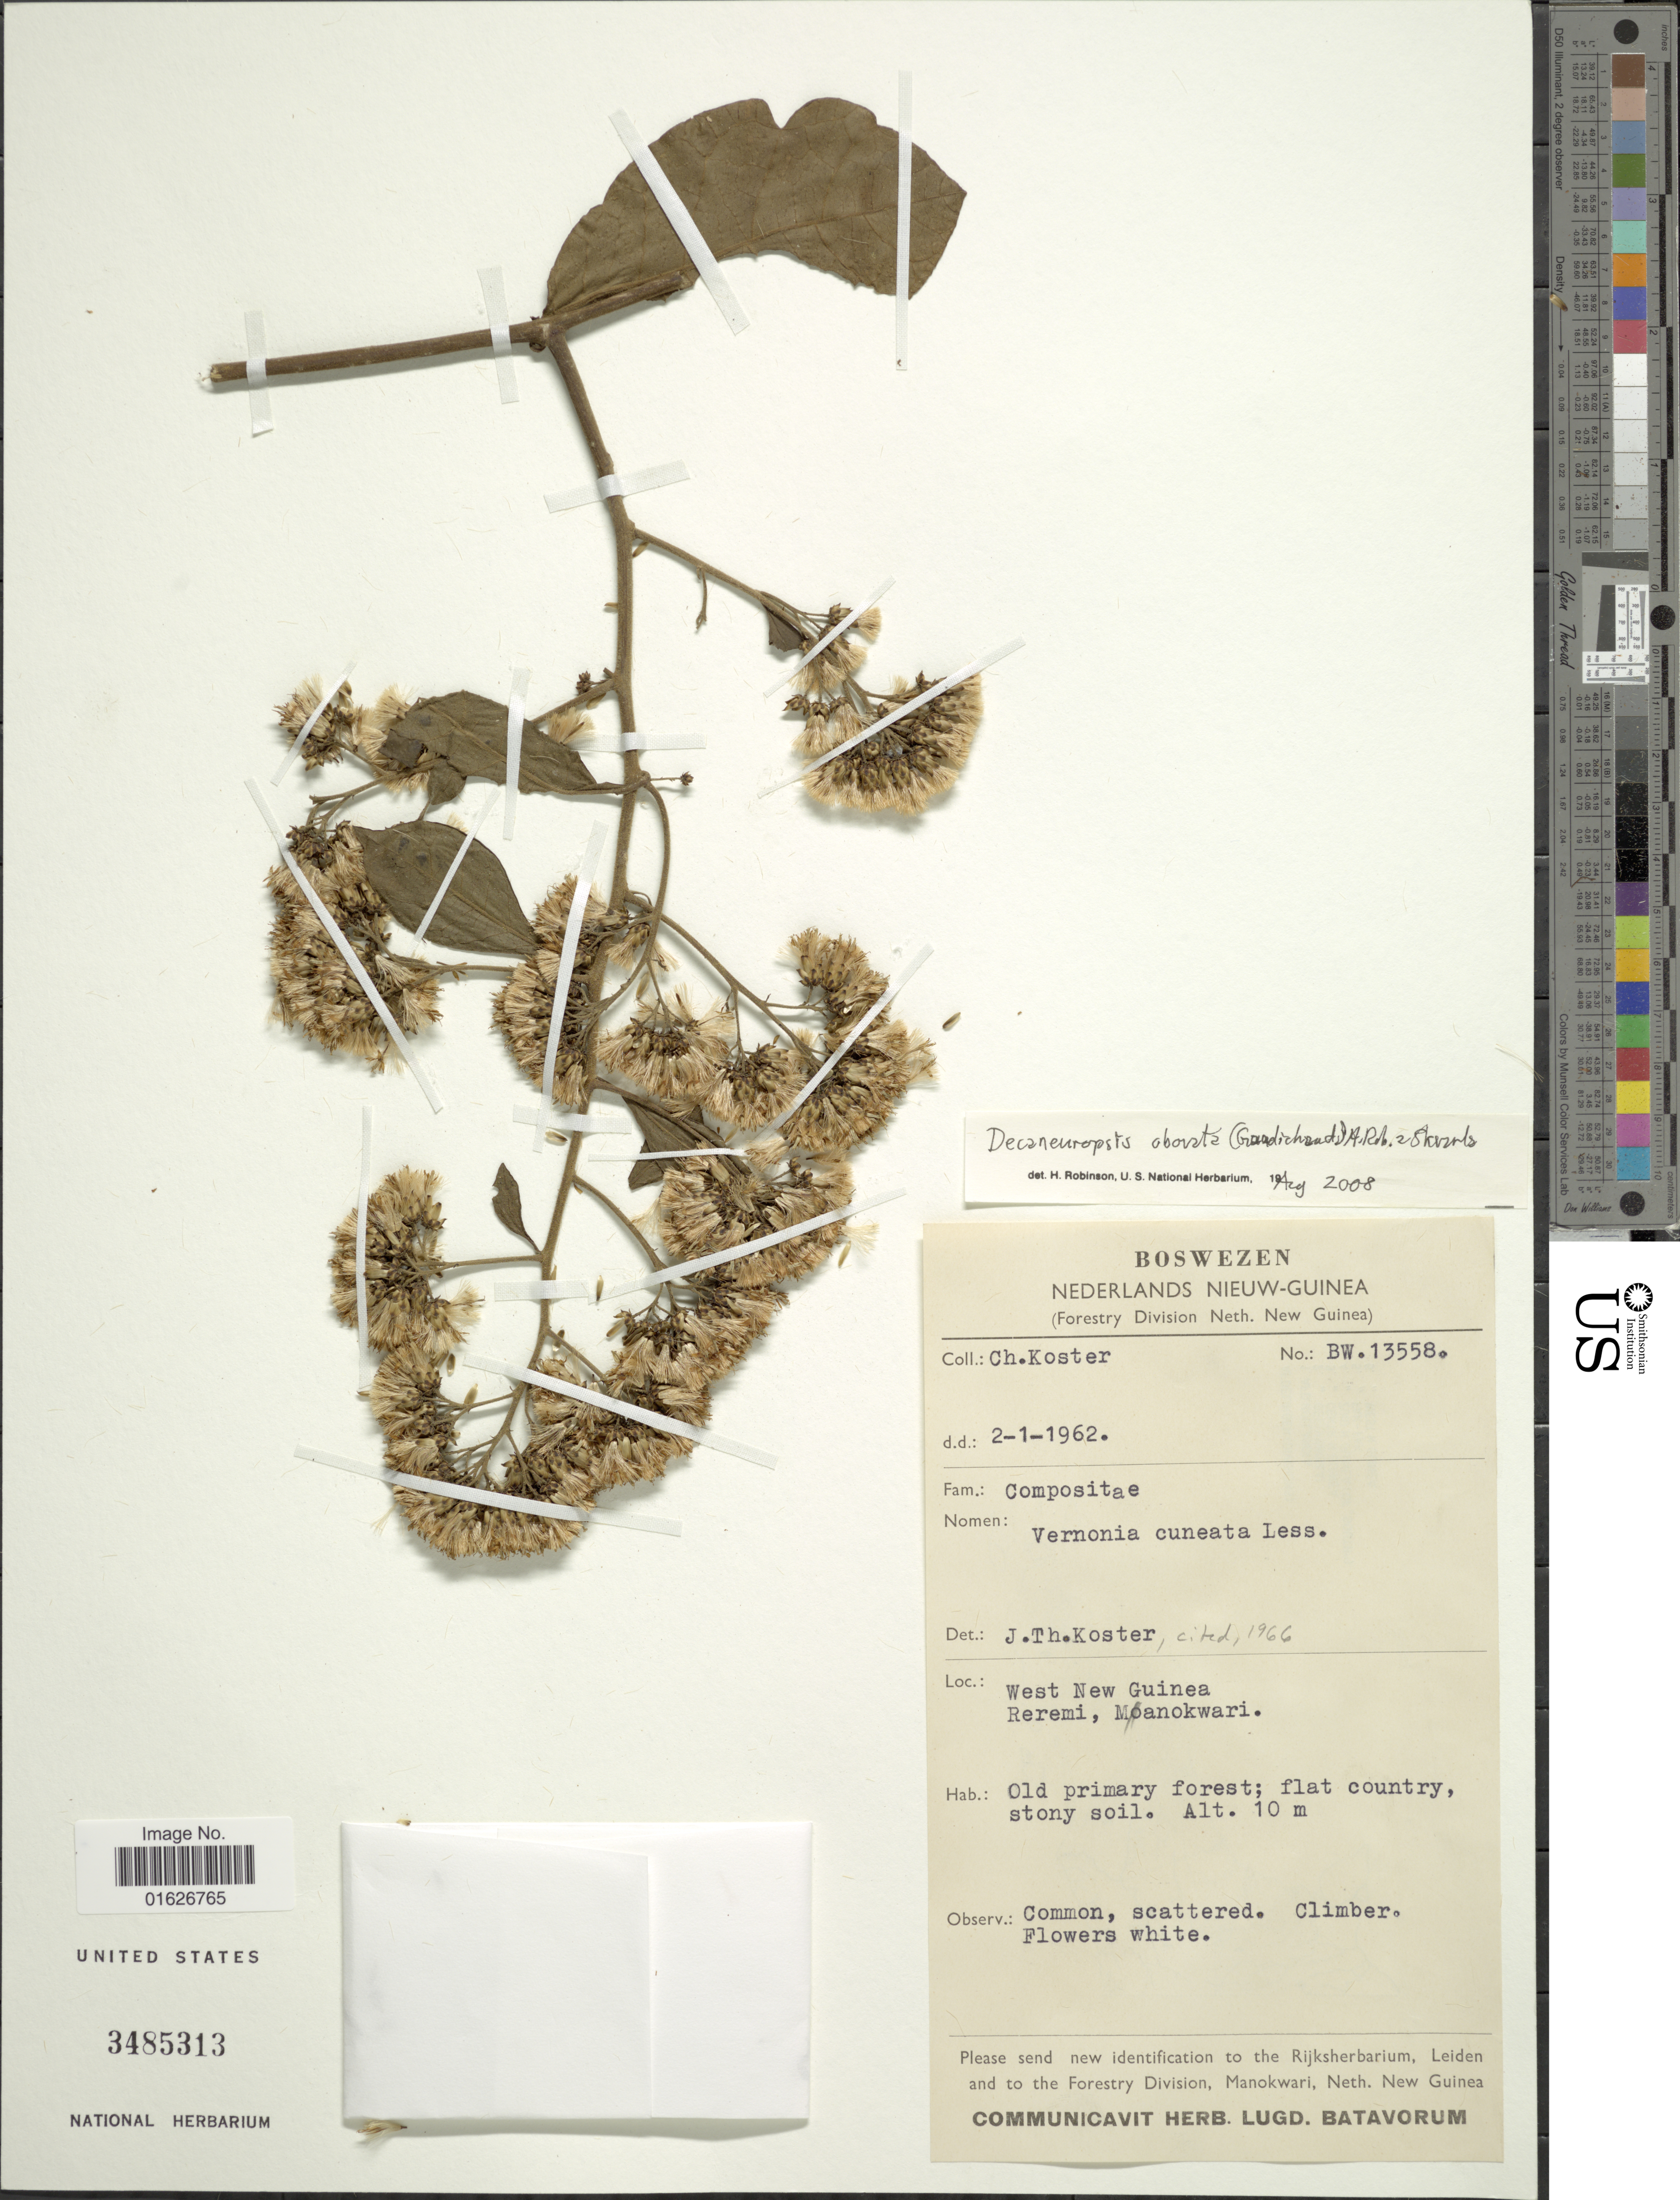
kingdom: Plantae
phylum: Tracheophyta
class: Magnoliopsida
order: Asterales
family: Asteraceae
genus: Decaneuropsis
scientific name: Decaneuropsis obovata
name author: (Gaudich.) H. Rob. & Skvarla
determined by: Robinson, H. E., (US), Smithsonian Institution - National Museum of Natural History (UNITED STATES)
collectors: C. Koster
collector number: BW. 13558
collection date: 1962-01-02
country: Indonesia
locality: West Guinea, Reremi, Monakwari.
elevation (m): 10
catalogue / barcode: US 3485313